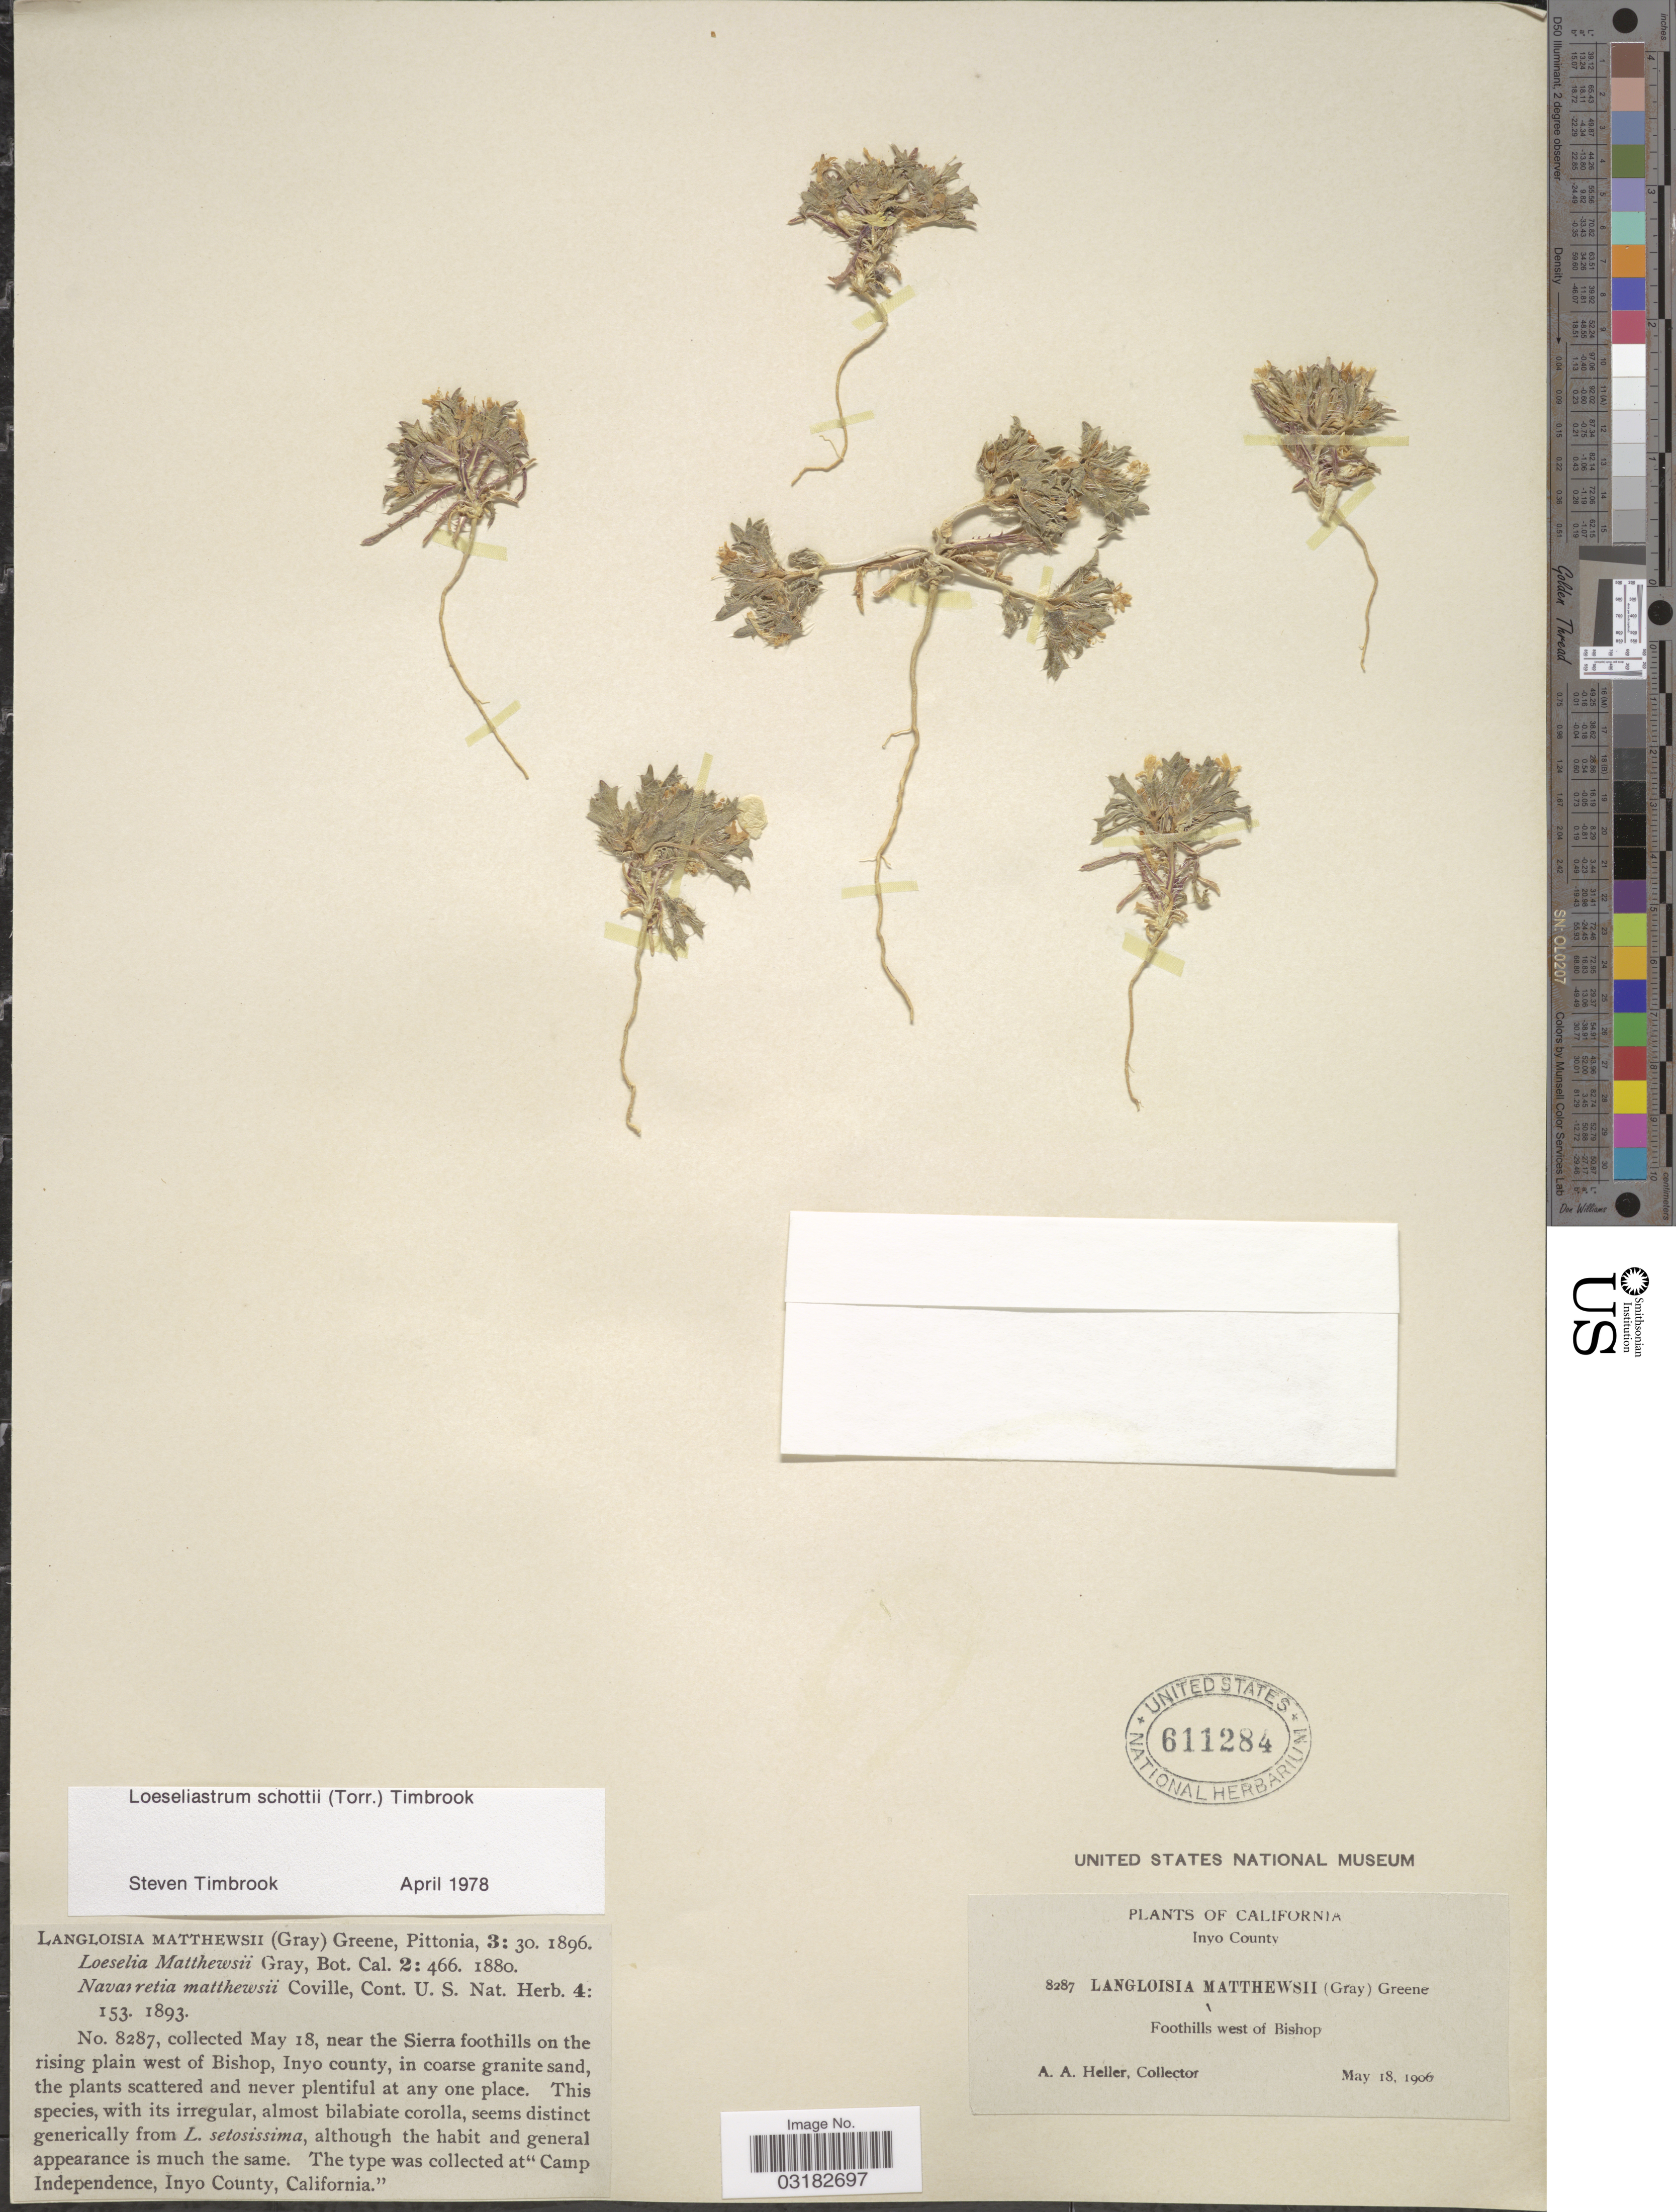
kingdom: Plantae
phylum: Tracheophyta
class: Magnoliopsida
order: Ericales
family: Polemoniaceae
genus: Loeseliastrum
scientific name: Loeseliastrum schottii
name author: (Torr.) Timbrook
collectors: A. A. Heller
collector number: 8287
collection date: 1906-05-18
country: United States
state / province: California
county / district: Inyo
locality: Inyo County, near the Sierra foothills on the rising plain west of Bishop.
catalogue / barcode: US 611284